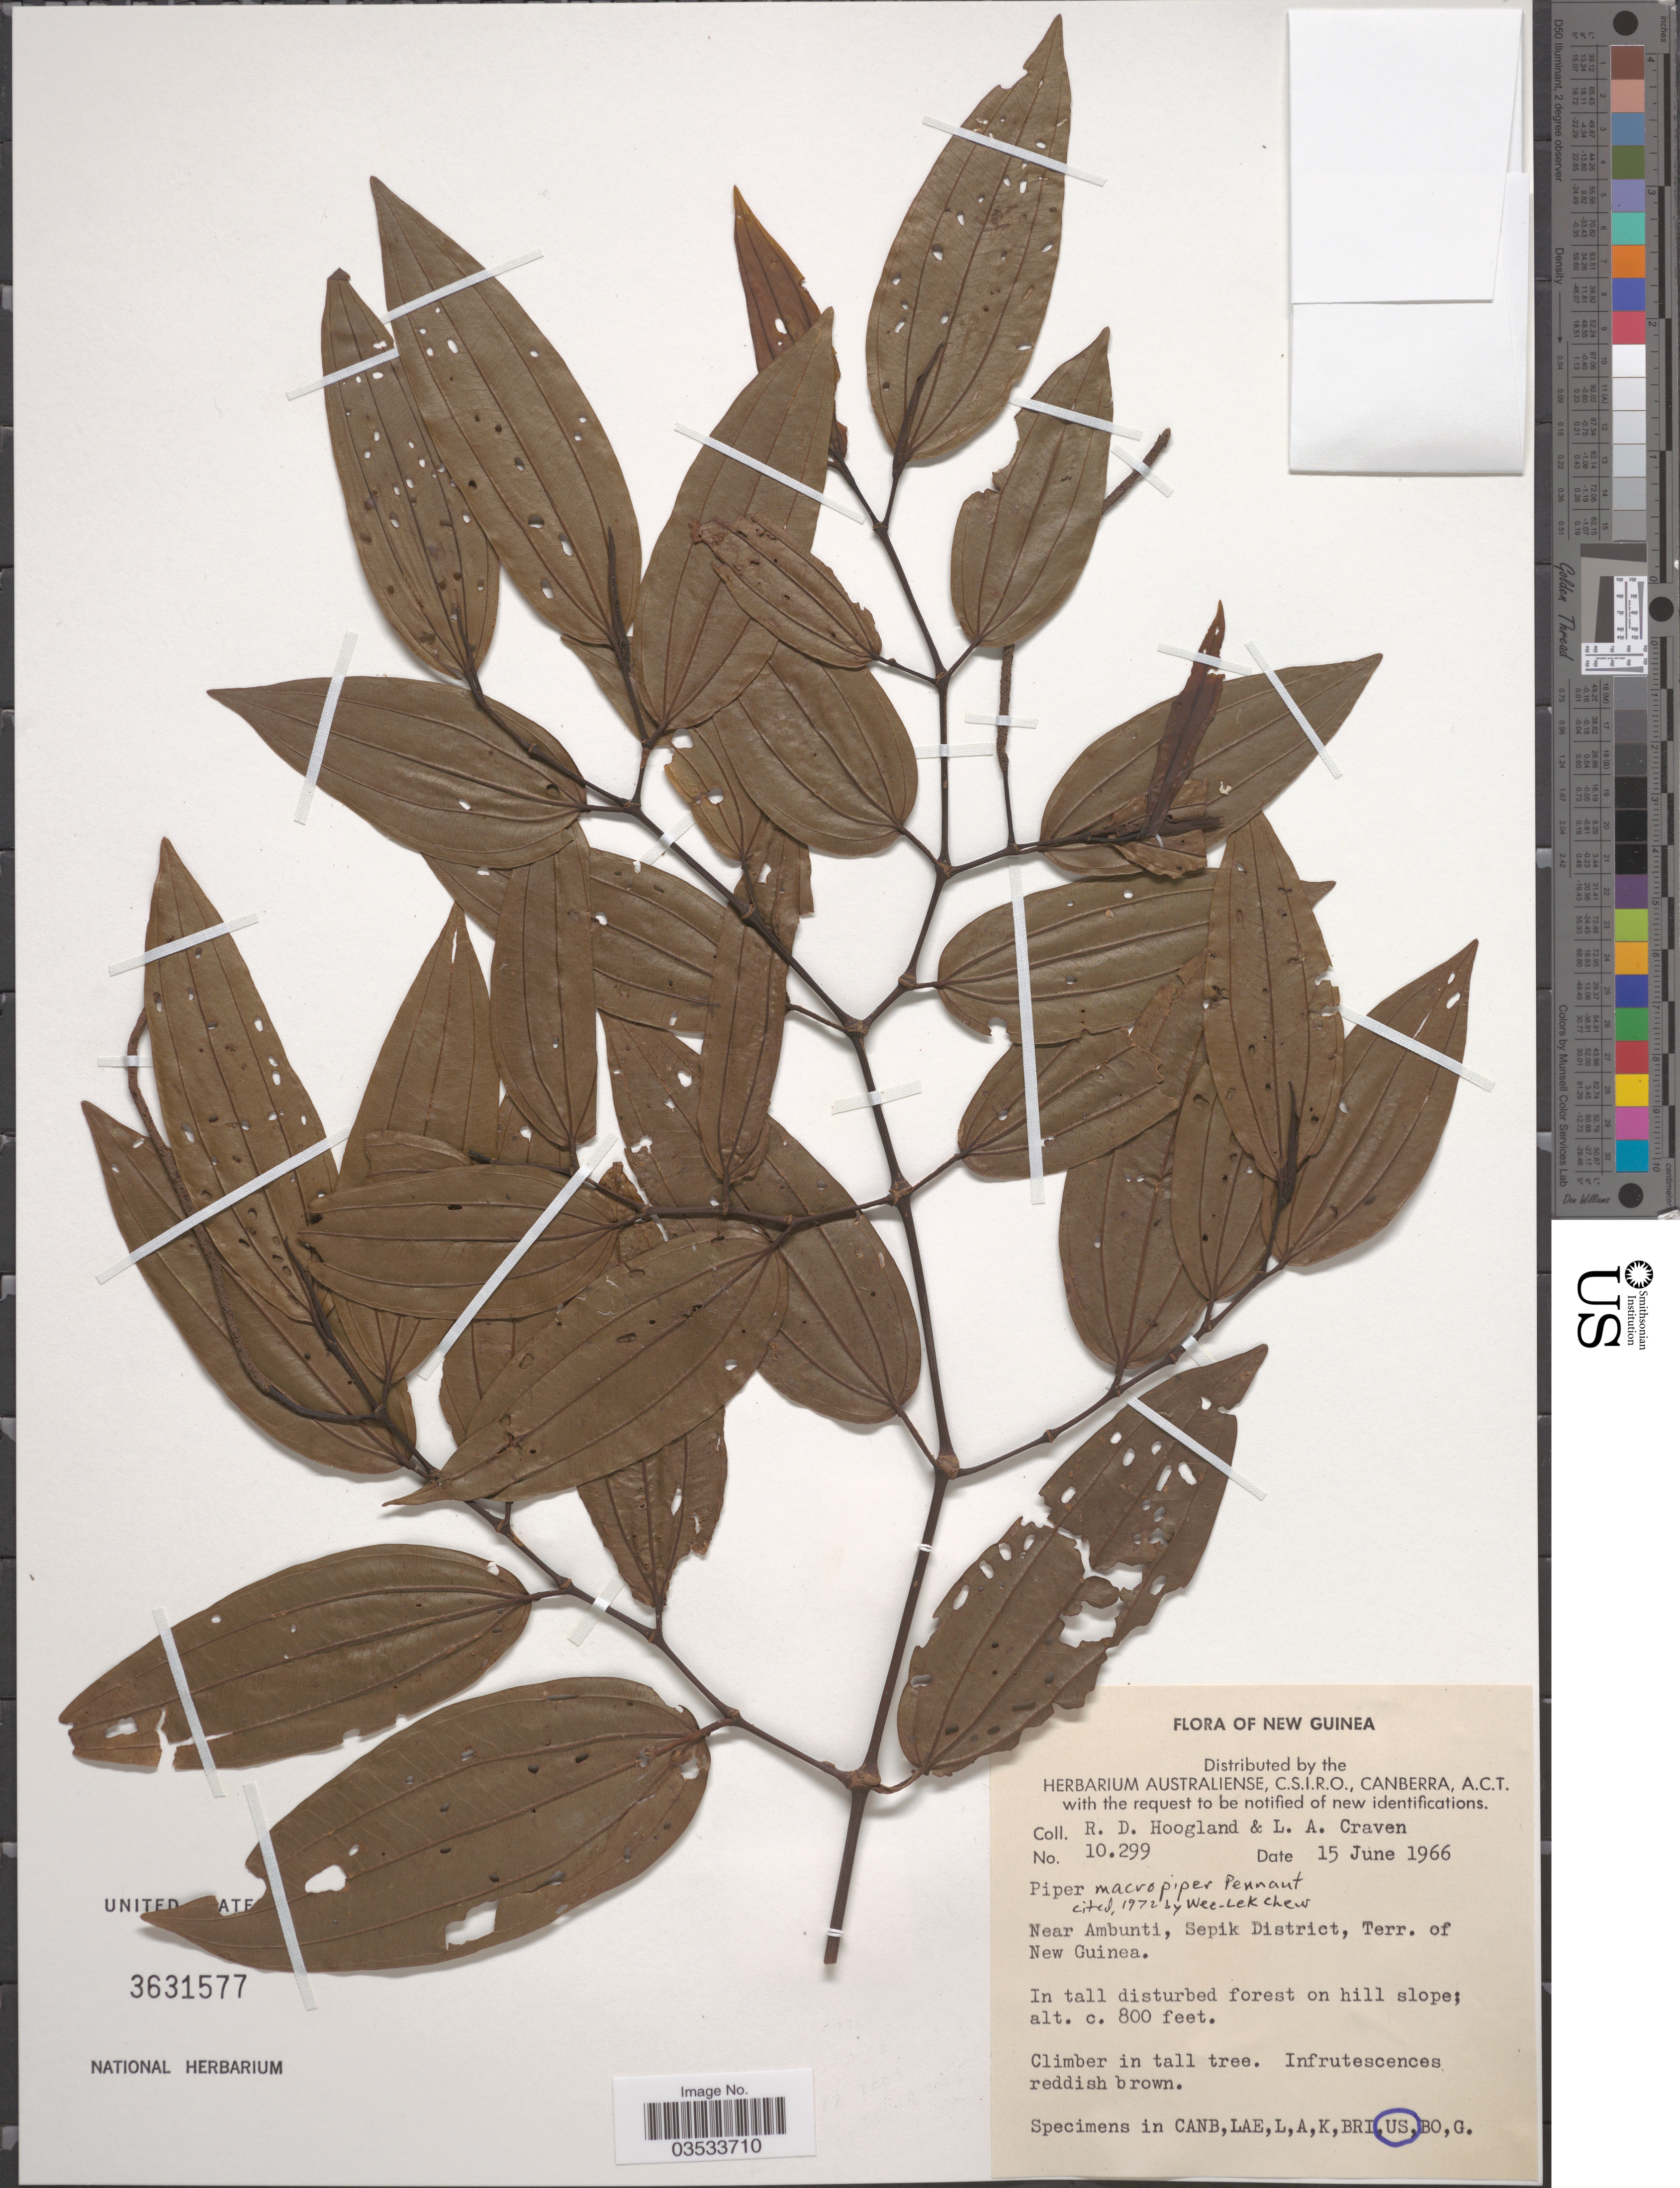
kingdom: Plantae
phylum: Tracheophyta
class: Magnoliopsida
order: Piperales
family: Piperaceae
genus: Piper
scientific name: Piper macropiper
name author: Pennant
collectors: R. D. Hoogland & L. A. Craven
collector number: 10299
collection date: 1966-06-15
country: Papua New Guinea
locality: New Guinea. Near Ambunti, Sepik District, Terr. of New Guinea.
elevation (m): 244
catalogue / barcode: US 3631577